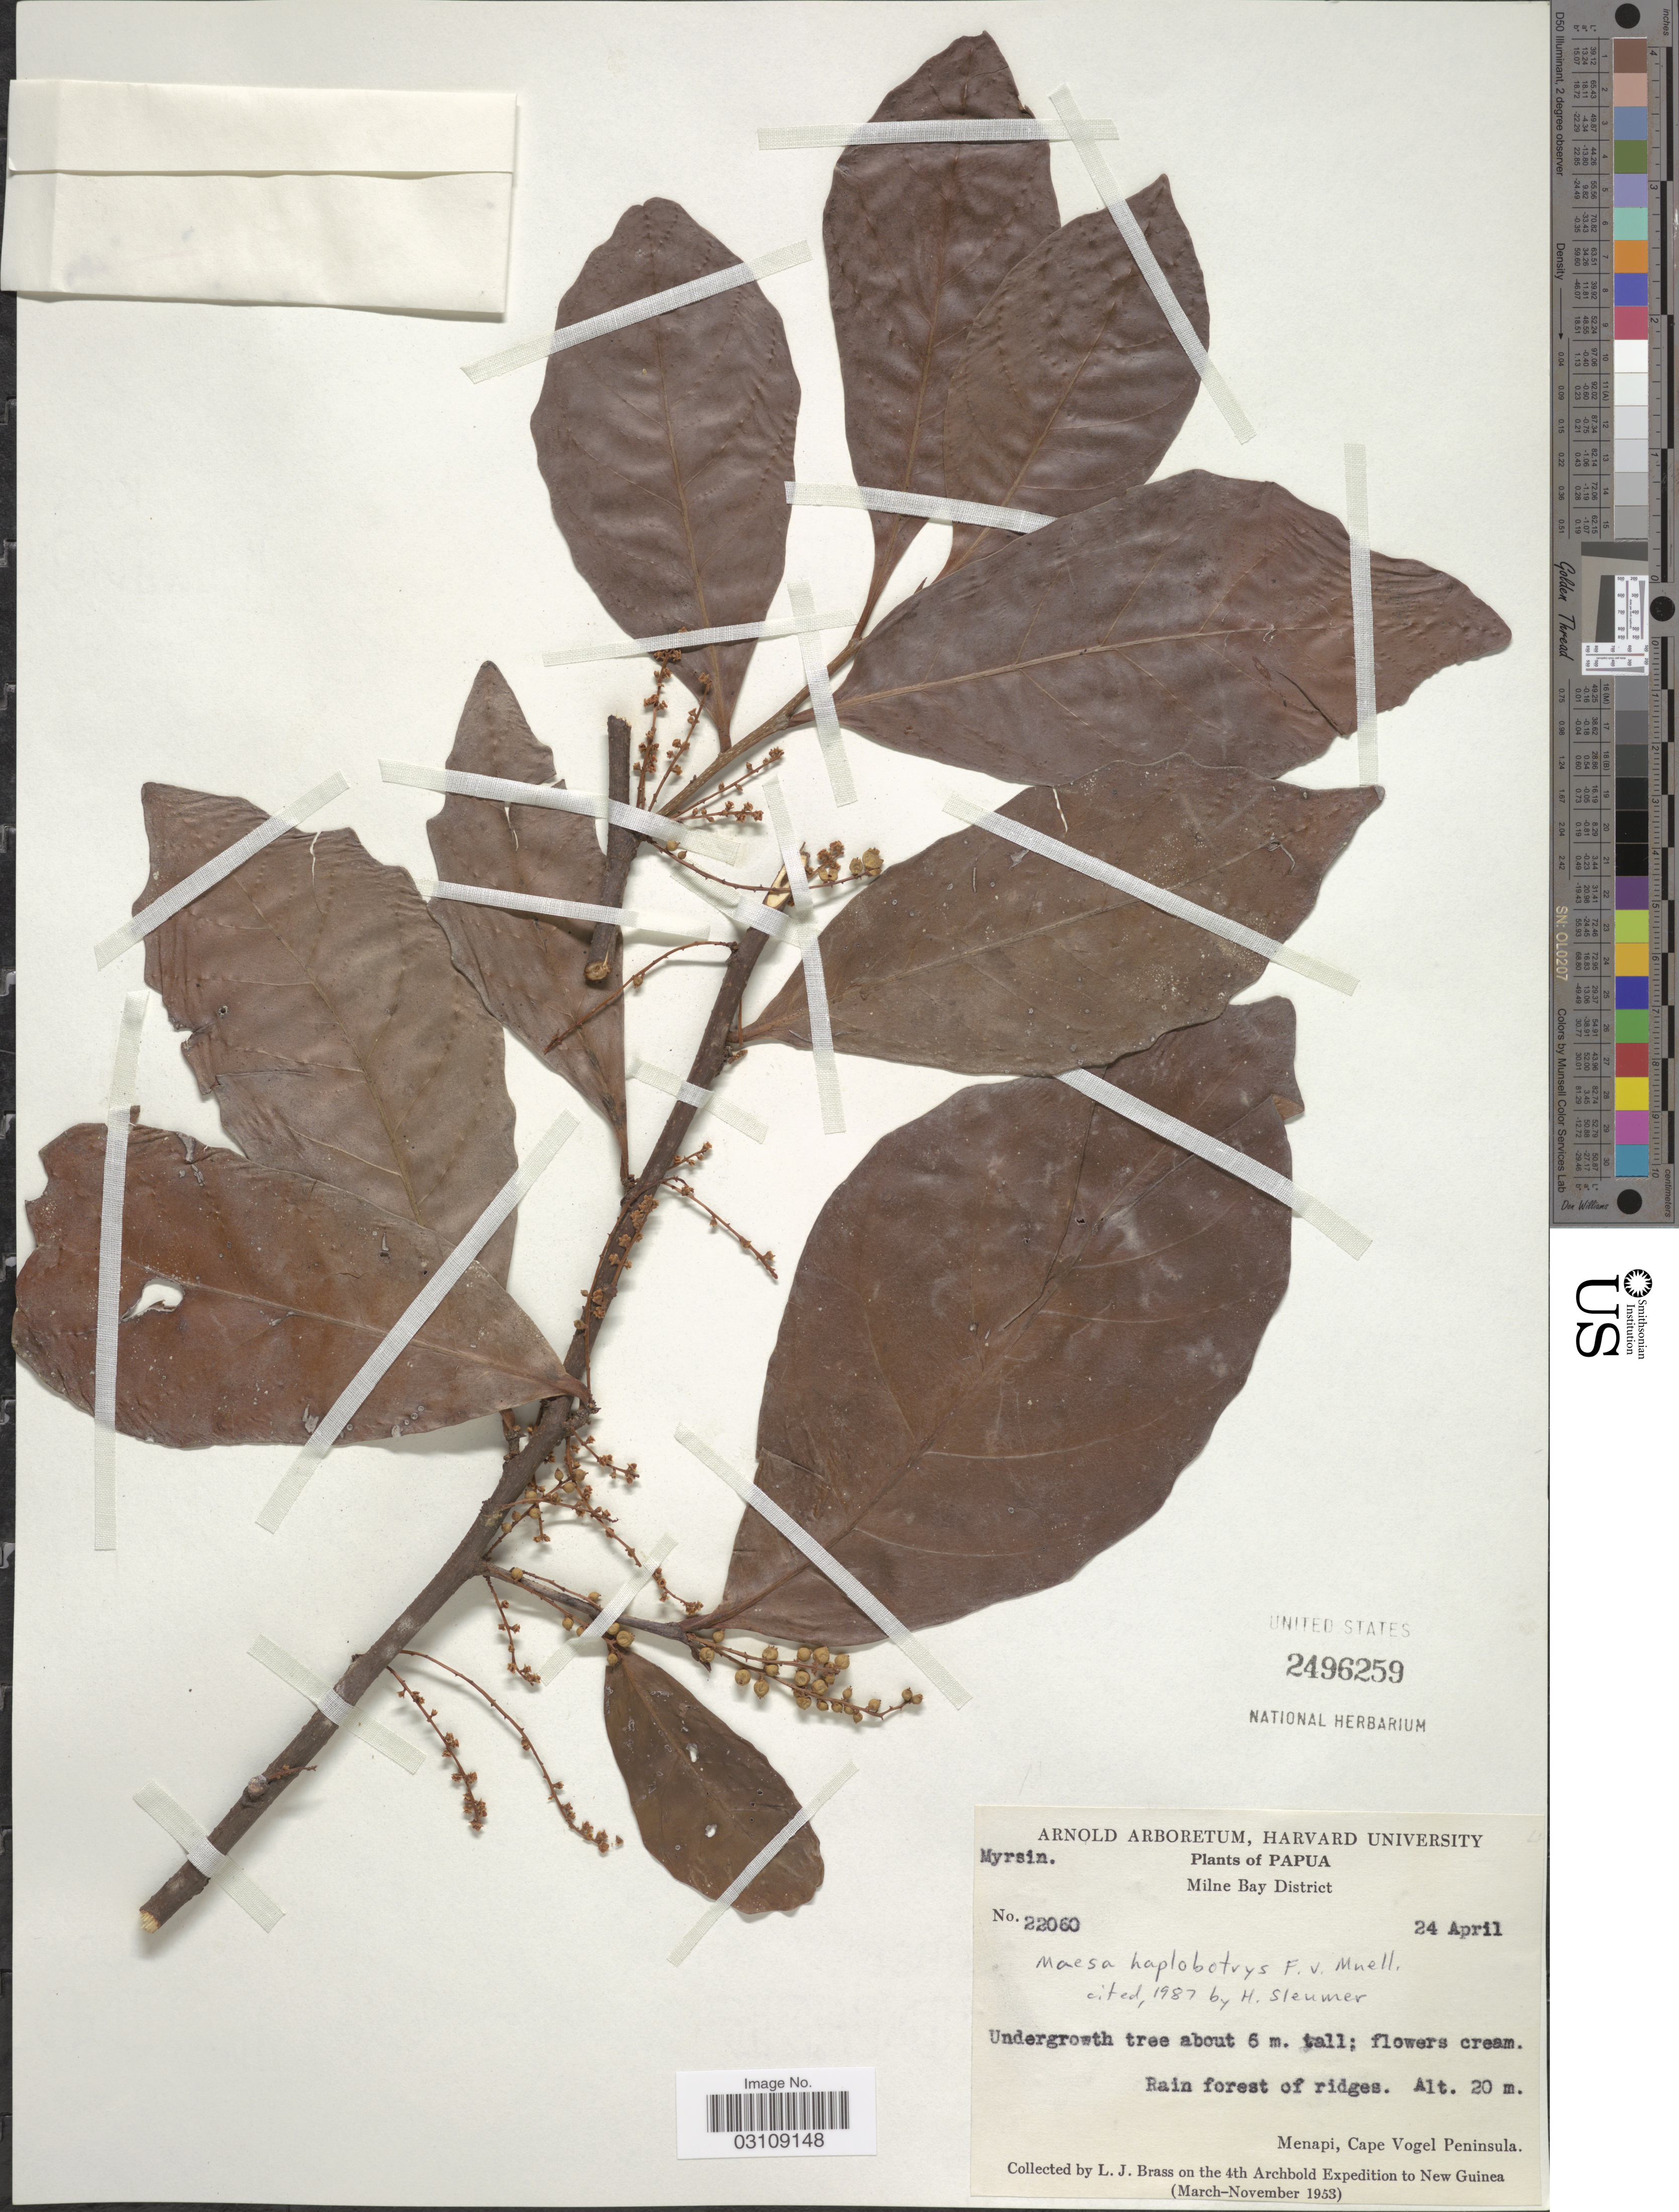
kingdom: Plantae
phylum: Tracheophyta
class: Magnoliopsida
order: Ericales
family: Primulaceae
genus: Maesa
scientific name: Maesa haplobotrys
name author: F. Muell.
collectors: L. J. Brass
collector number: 22060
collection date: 1953-04-24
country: Papua New Guinea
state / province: Milne Bay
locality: Papua, Milne Bay District, Rain forest of ridges. Menapi, Cape Vogel Peninsula. New Guinea.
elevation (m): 20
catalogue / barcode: US 2496259